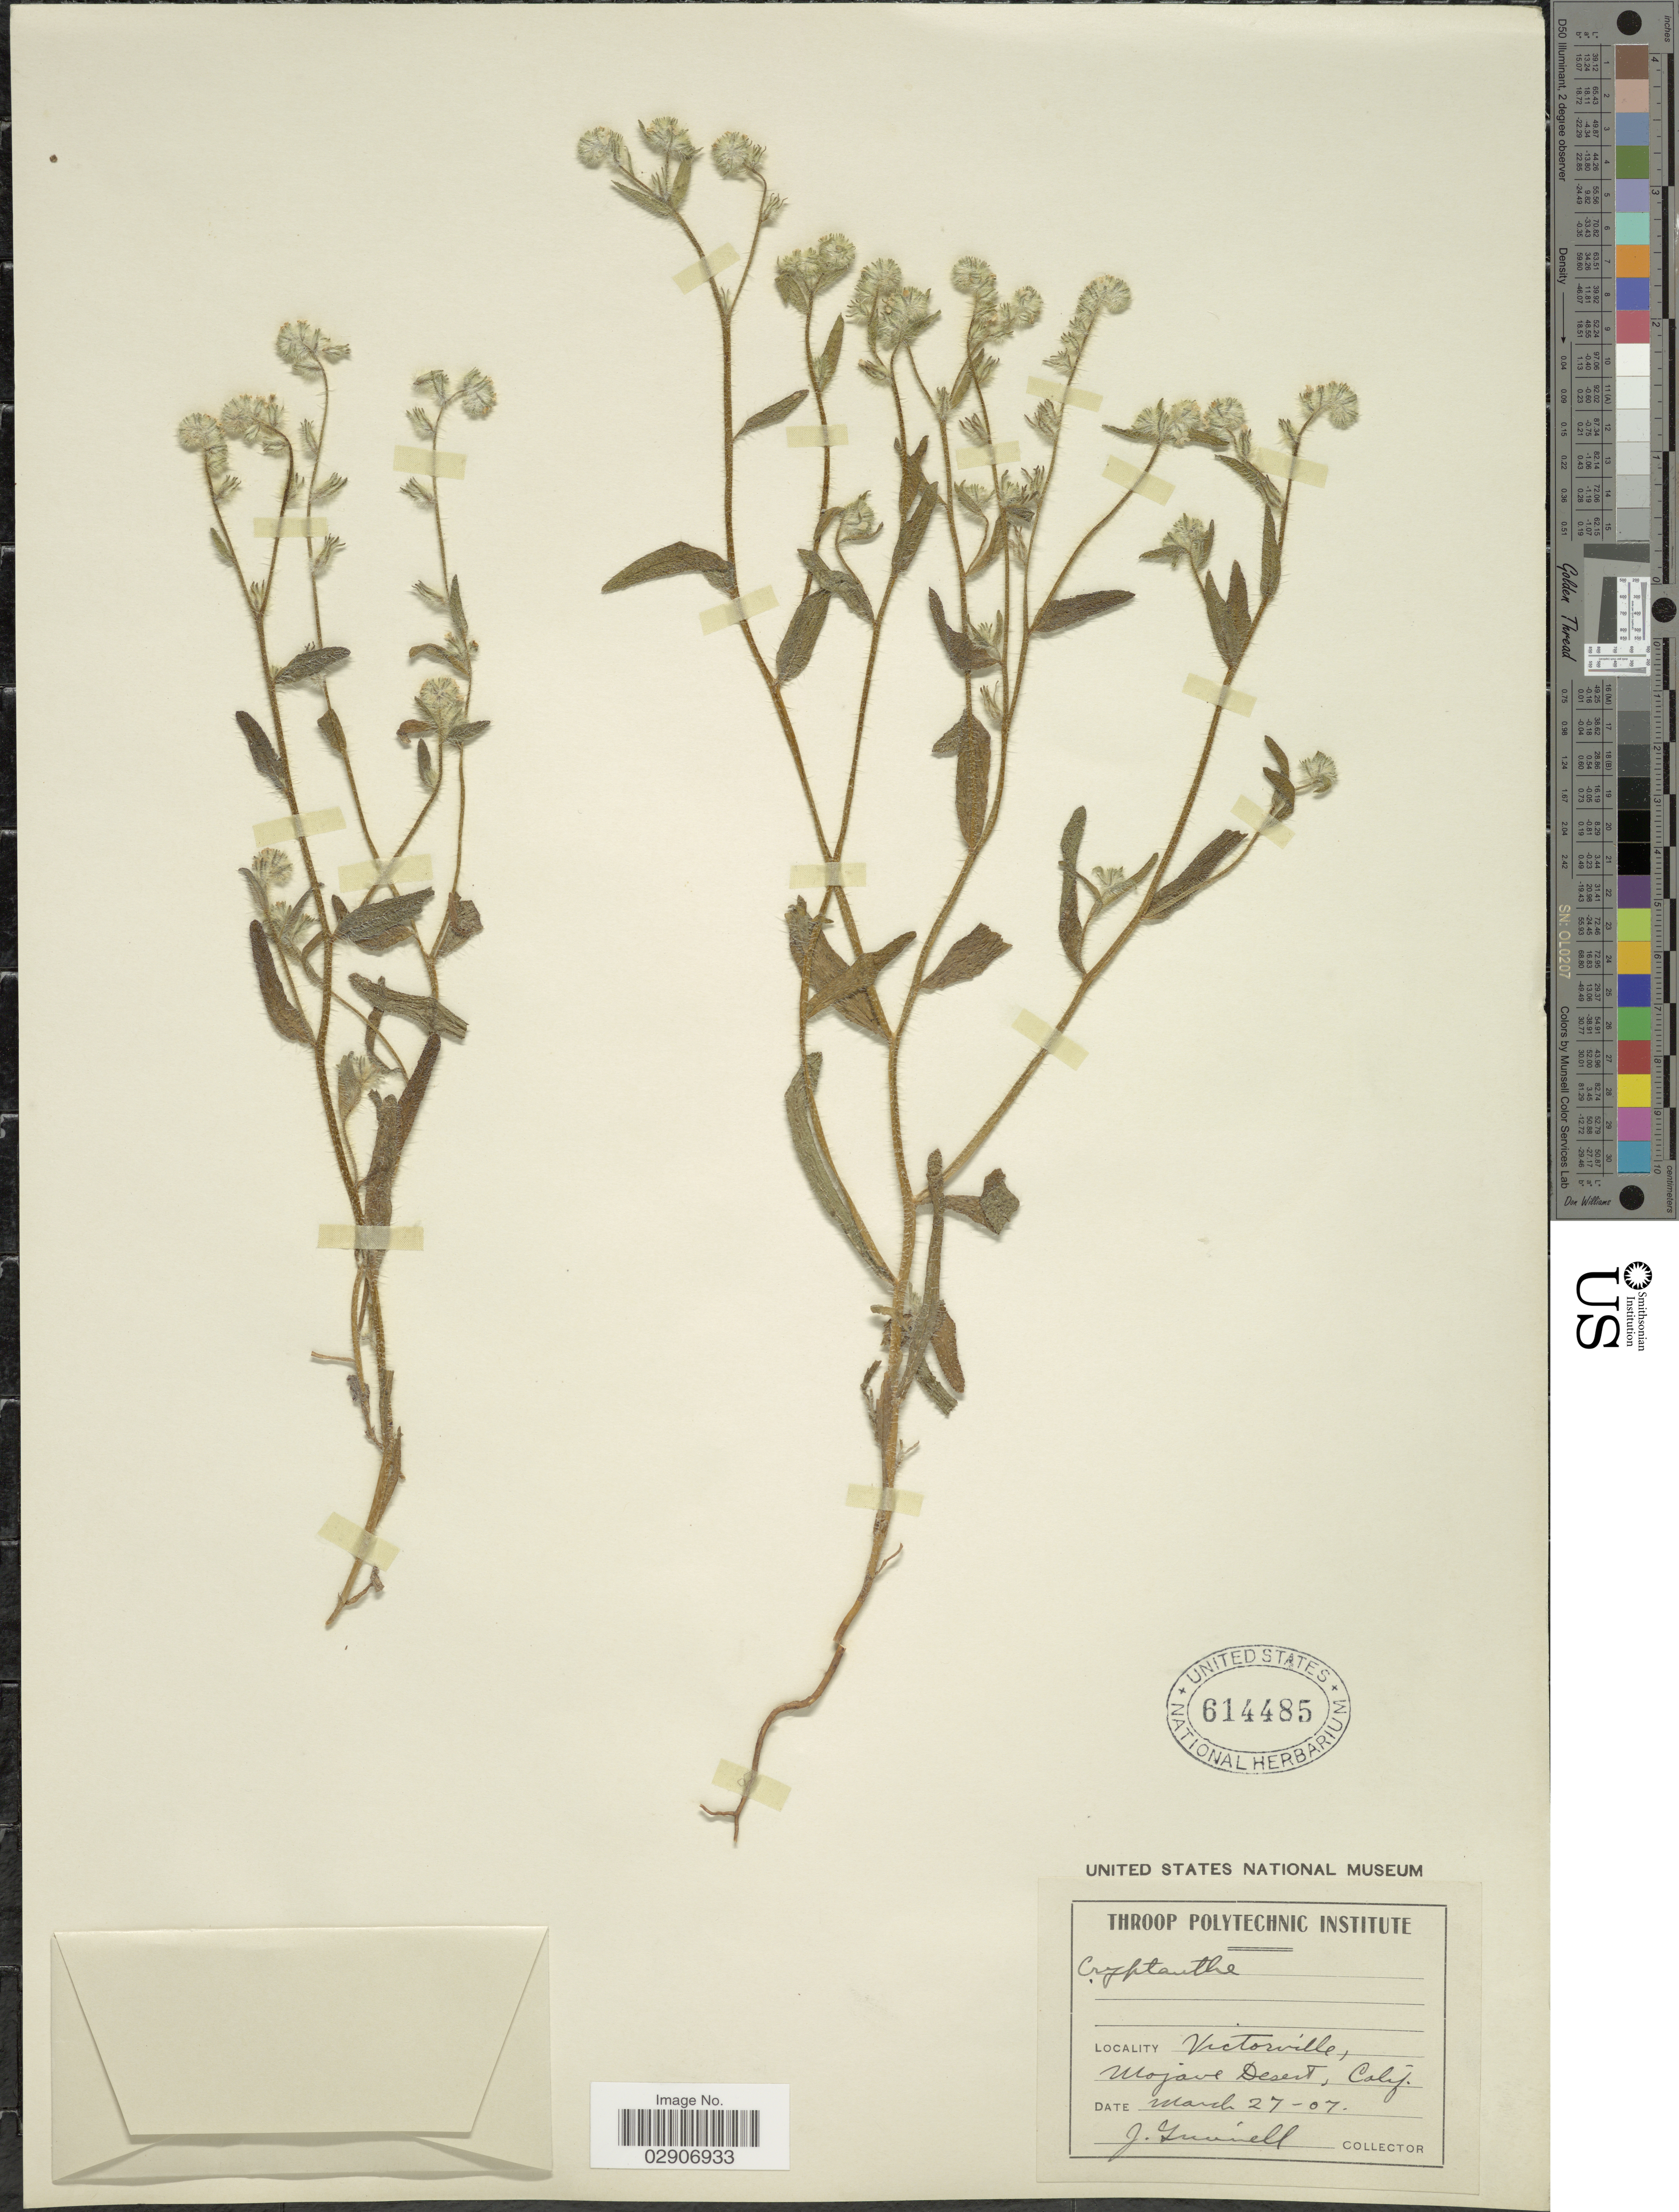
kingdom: Plantae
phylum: Tracheophyta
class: Magnoliopsida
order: Boraginales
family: Boraginaceae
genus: Cryptantha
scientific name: Cryptantha barbigera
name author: (A. Gray) Greene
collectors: J. Grinnell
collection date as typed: Transcribed d/m/y: 27/3/7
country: United States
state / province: California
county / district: San Barnadino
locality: Victorville, Mojave Desert.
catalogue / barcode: US 614485